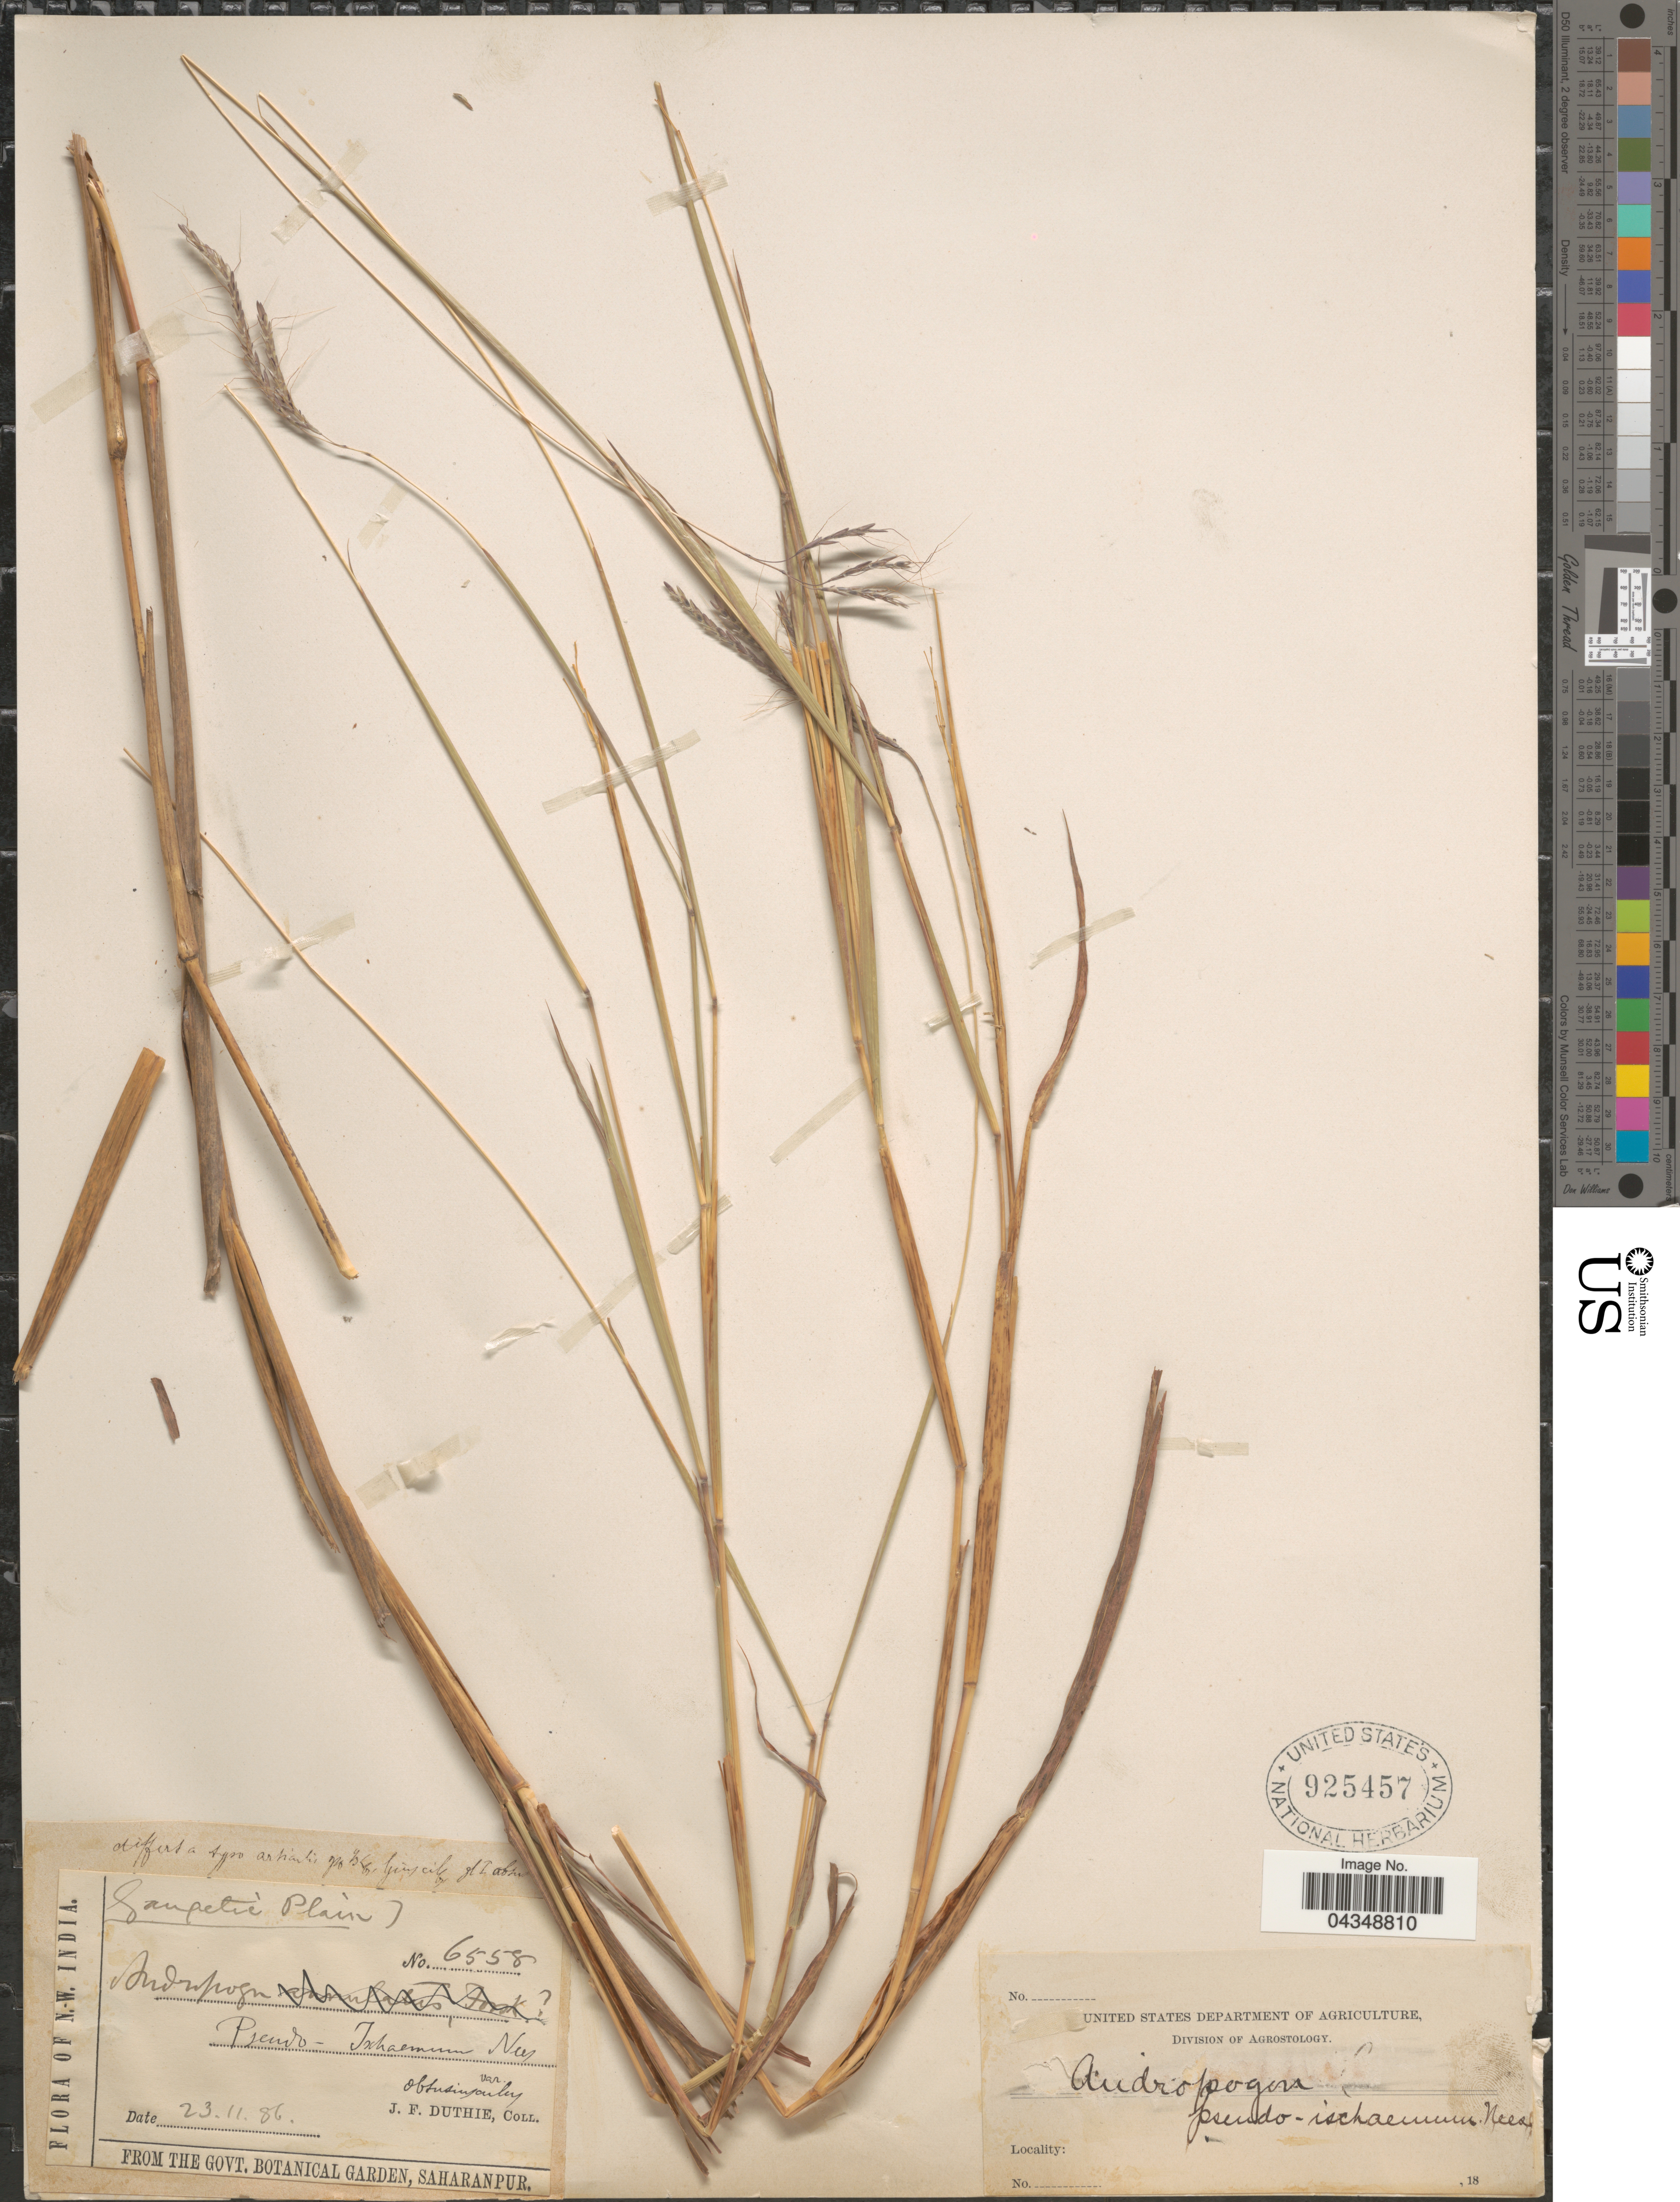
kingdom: Plantae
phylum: Tracheophyta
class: Liliopsida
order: Poales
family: Poaceae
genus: Bothriochloa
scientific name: Bothriochloa pseudoischaemum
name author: (Nees) Henr.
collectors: J. F. Duthie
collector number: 6558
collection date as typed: Transcribed d/m/y: 23/11/86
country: India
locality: N.W. India. Gangetic Plain.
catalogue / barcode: US 925457